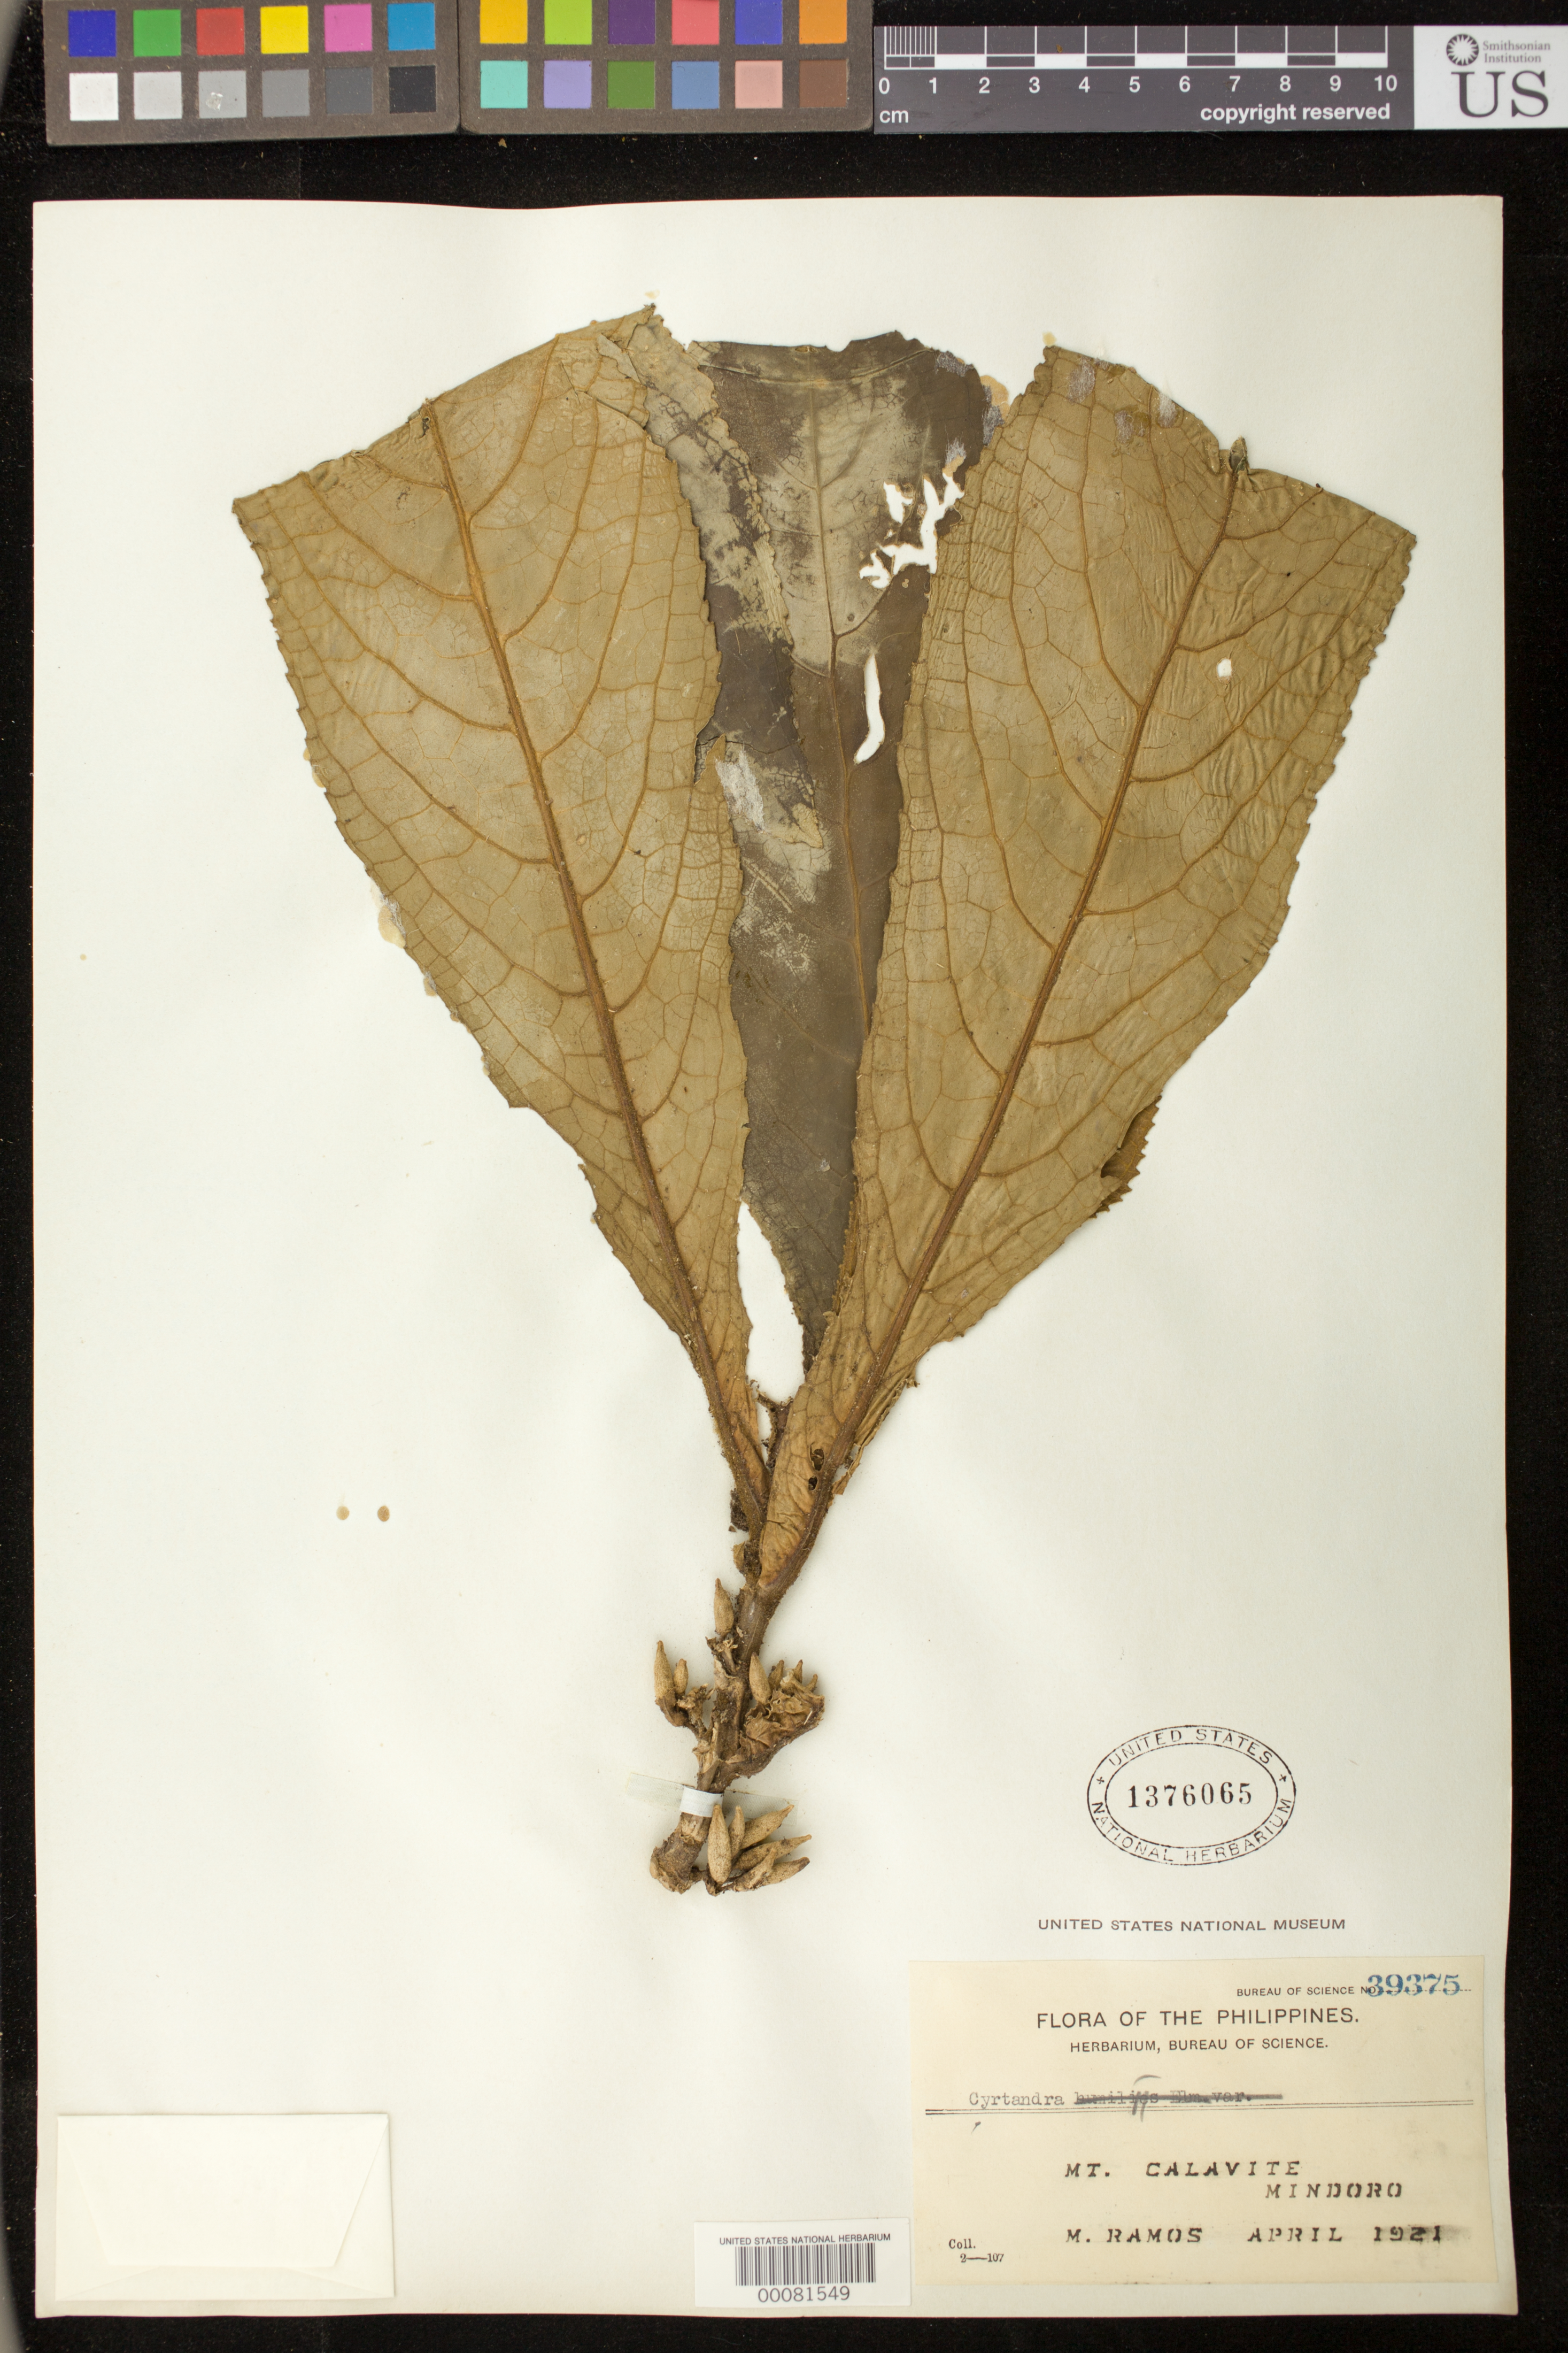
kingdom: Plantae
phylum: Tracheophyta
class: Magnoliopsida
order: Lamiales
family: Gesneriaceae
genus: Cyrtandra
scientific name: Cyrtandra sp.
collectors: M. Ramos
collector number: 39375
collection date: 1921-04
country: Philippines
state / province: Mimaropa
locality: Mt. Calavite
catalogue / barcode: US 1376065